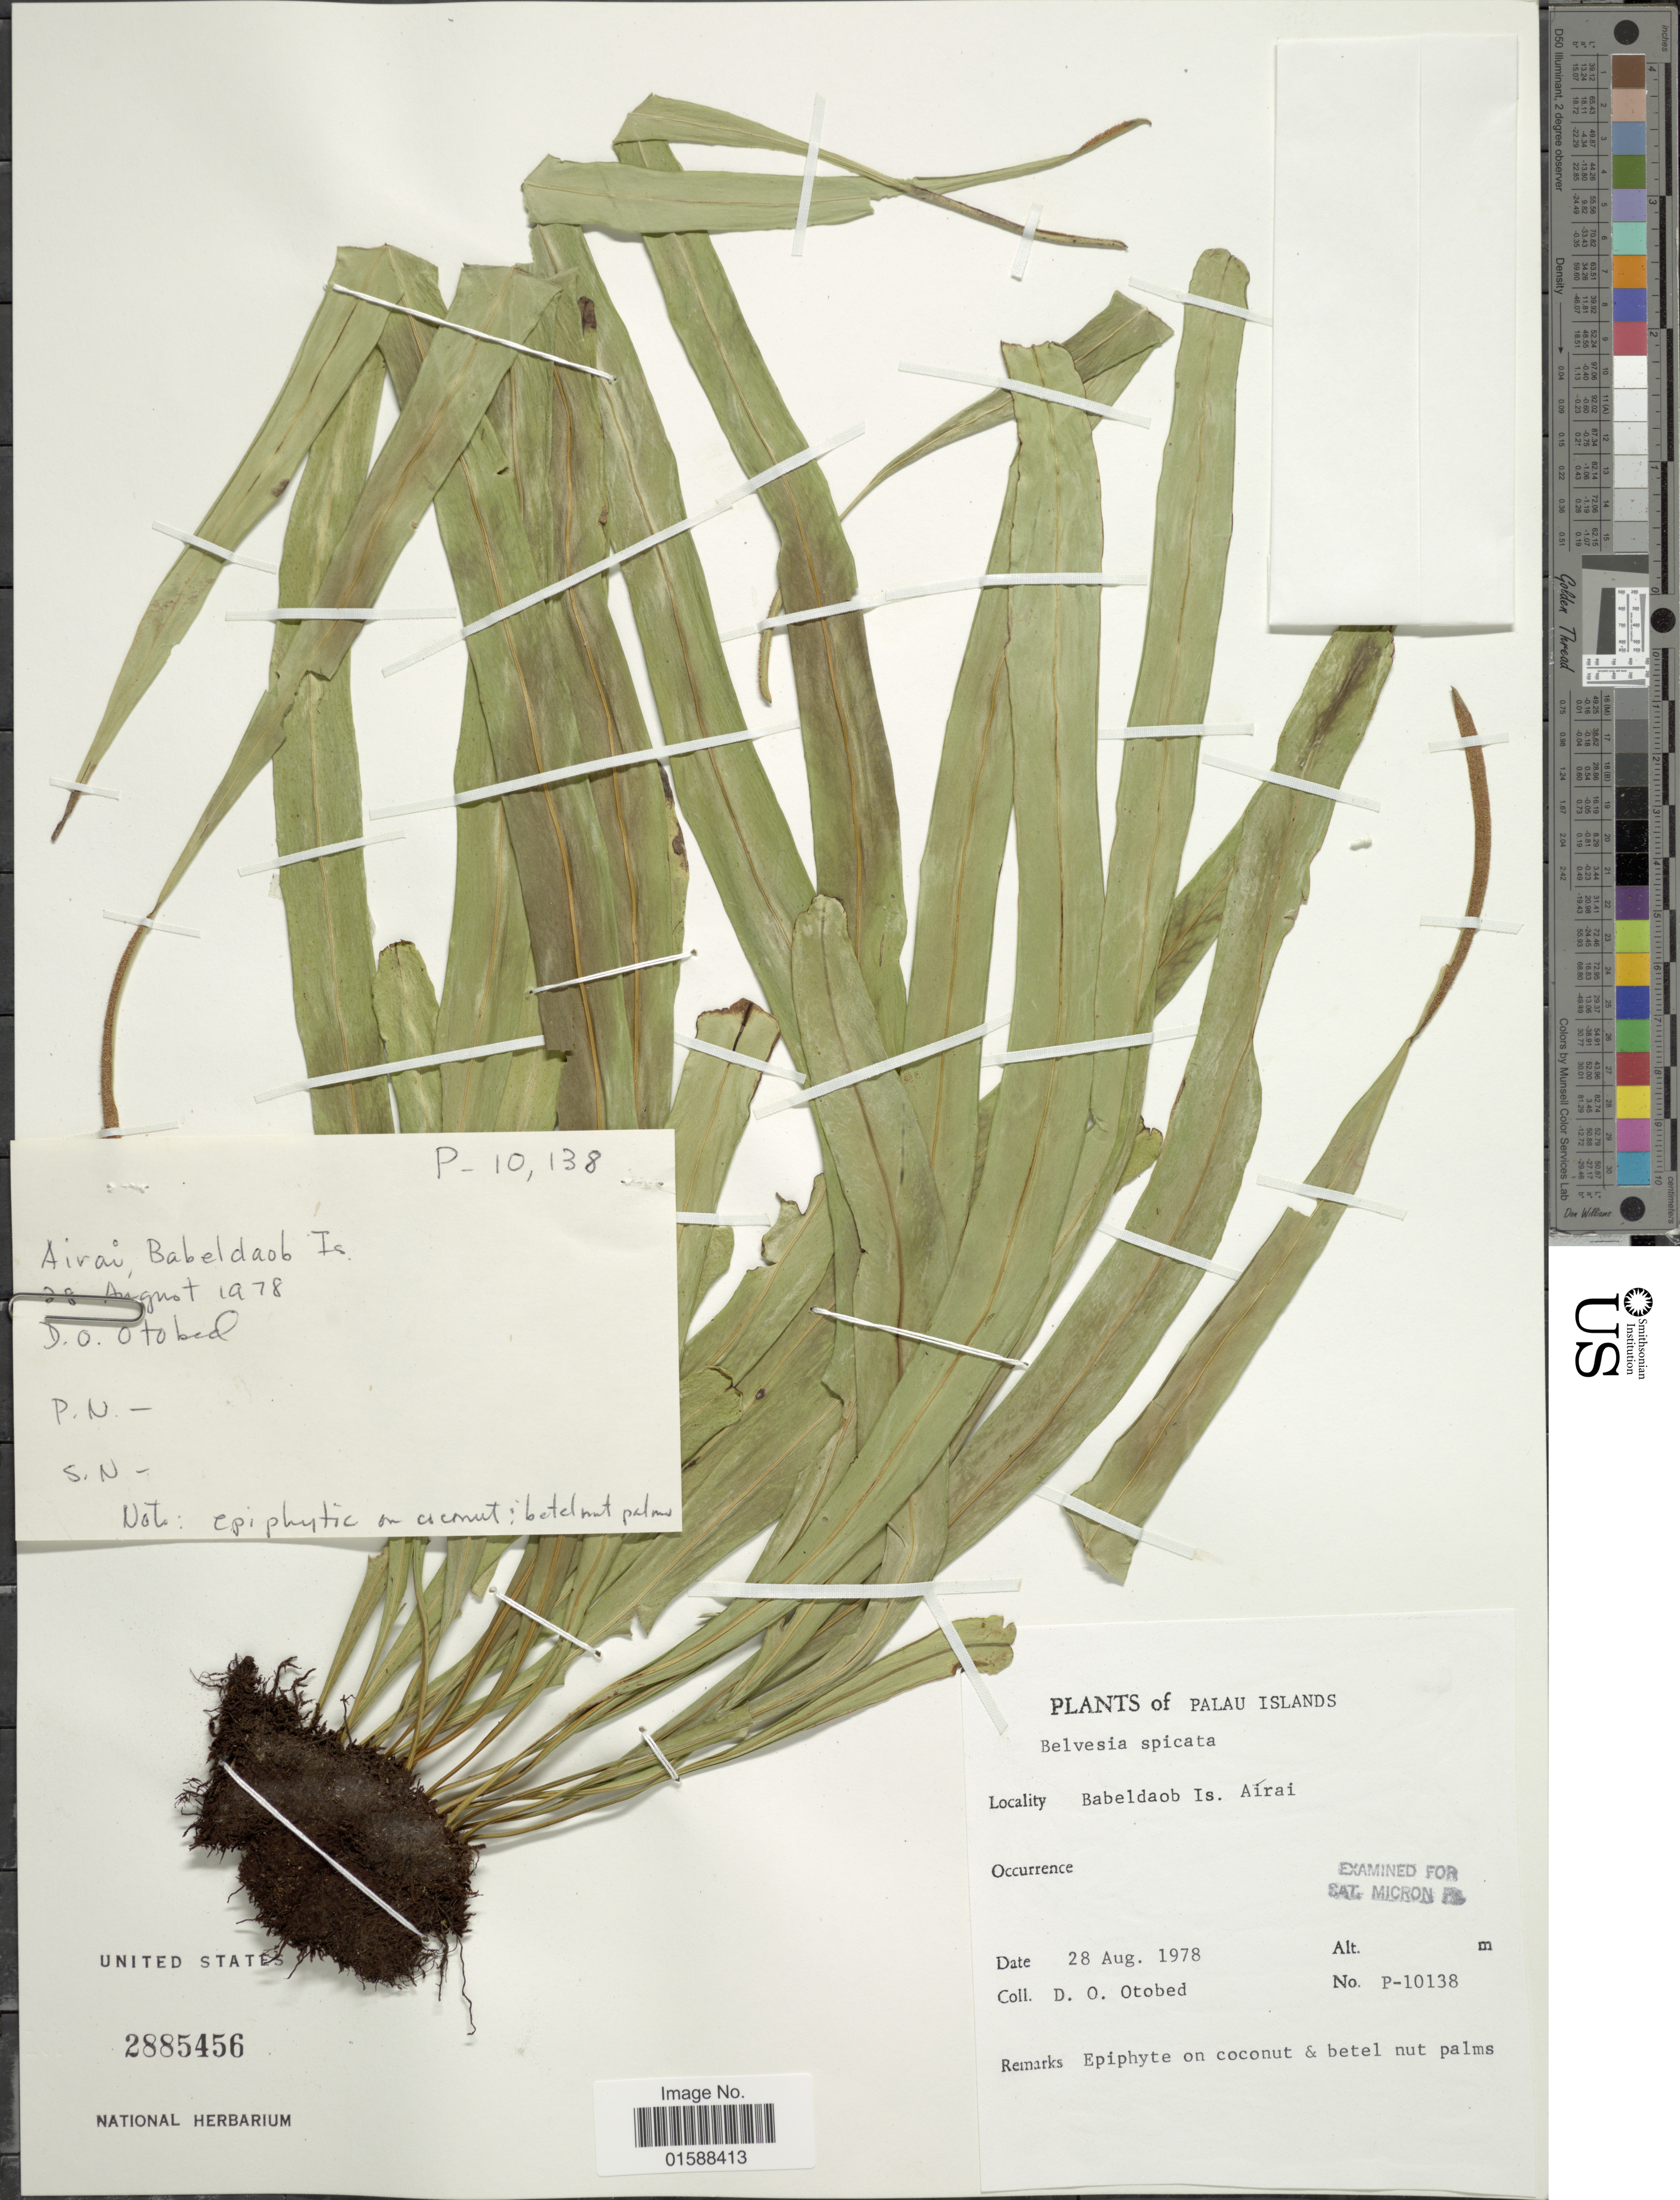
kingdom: Plantae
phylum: Tracheophyta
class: Polypodiopsida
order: Polypodiales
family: Polypodiaceae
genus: Lepisorus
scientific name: Lepisorus spicatus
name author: (L. f.) Li S. Wang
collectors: D. O. Otobed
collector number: P-10138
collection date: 1978-08-28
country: Palau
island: Babeldaob [Babelthuap]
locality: Palau Islands. Babeldaob Is. Airai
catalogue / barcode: US 2885456